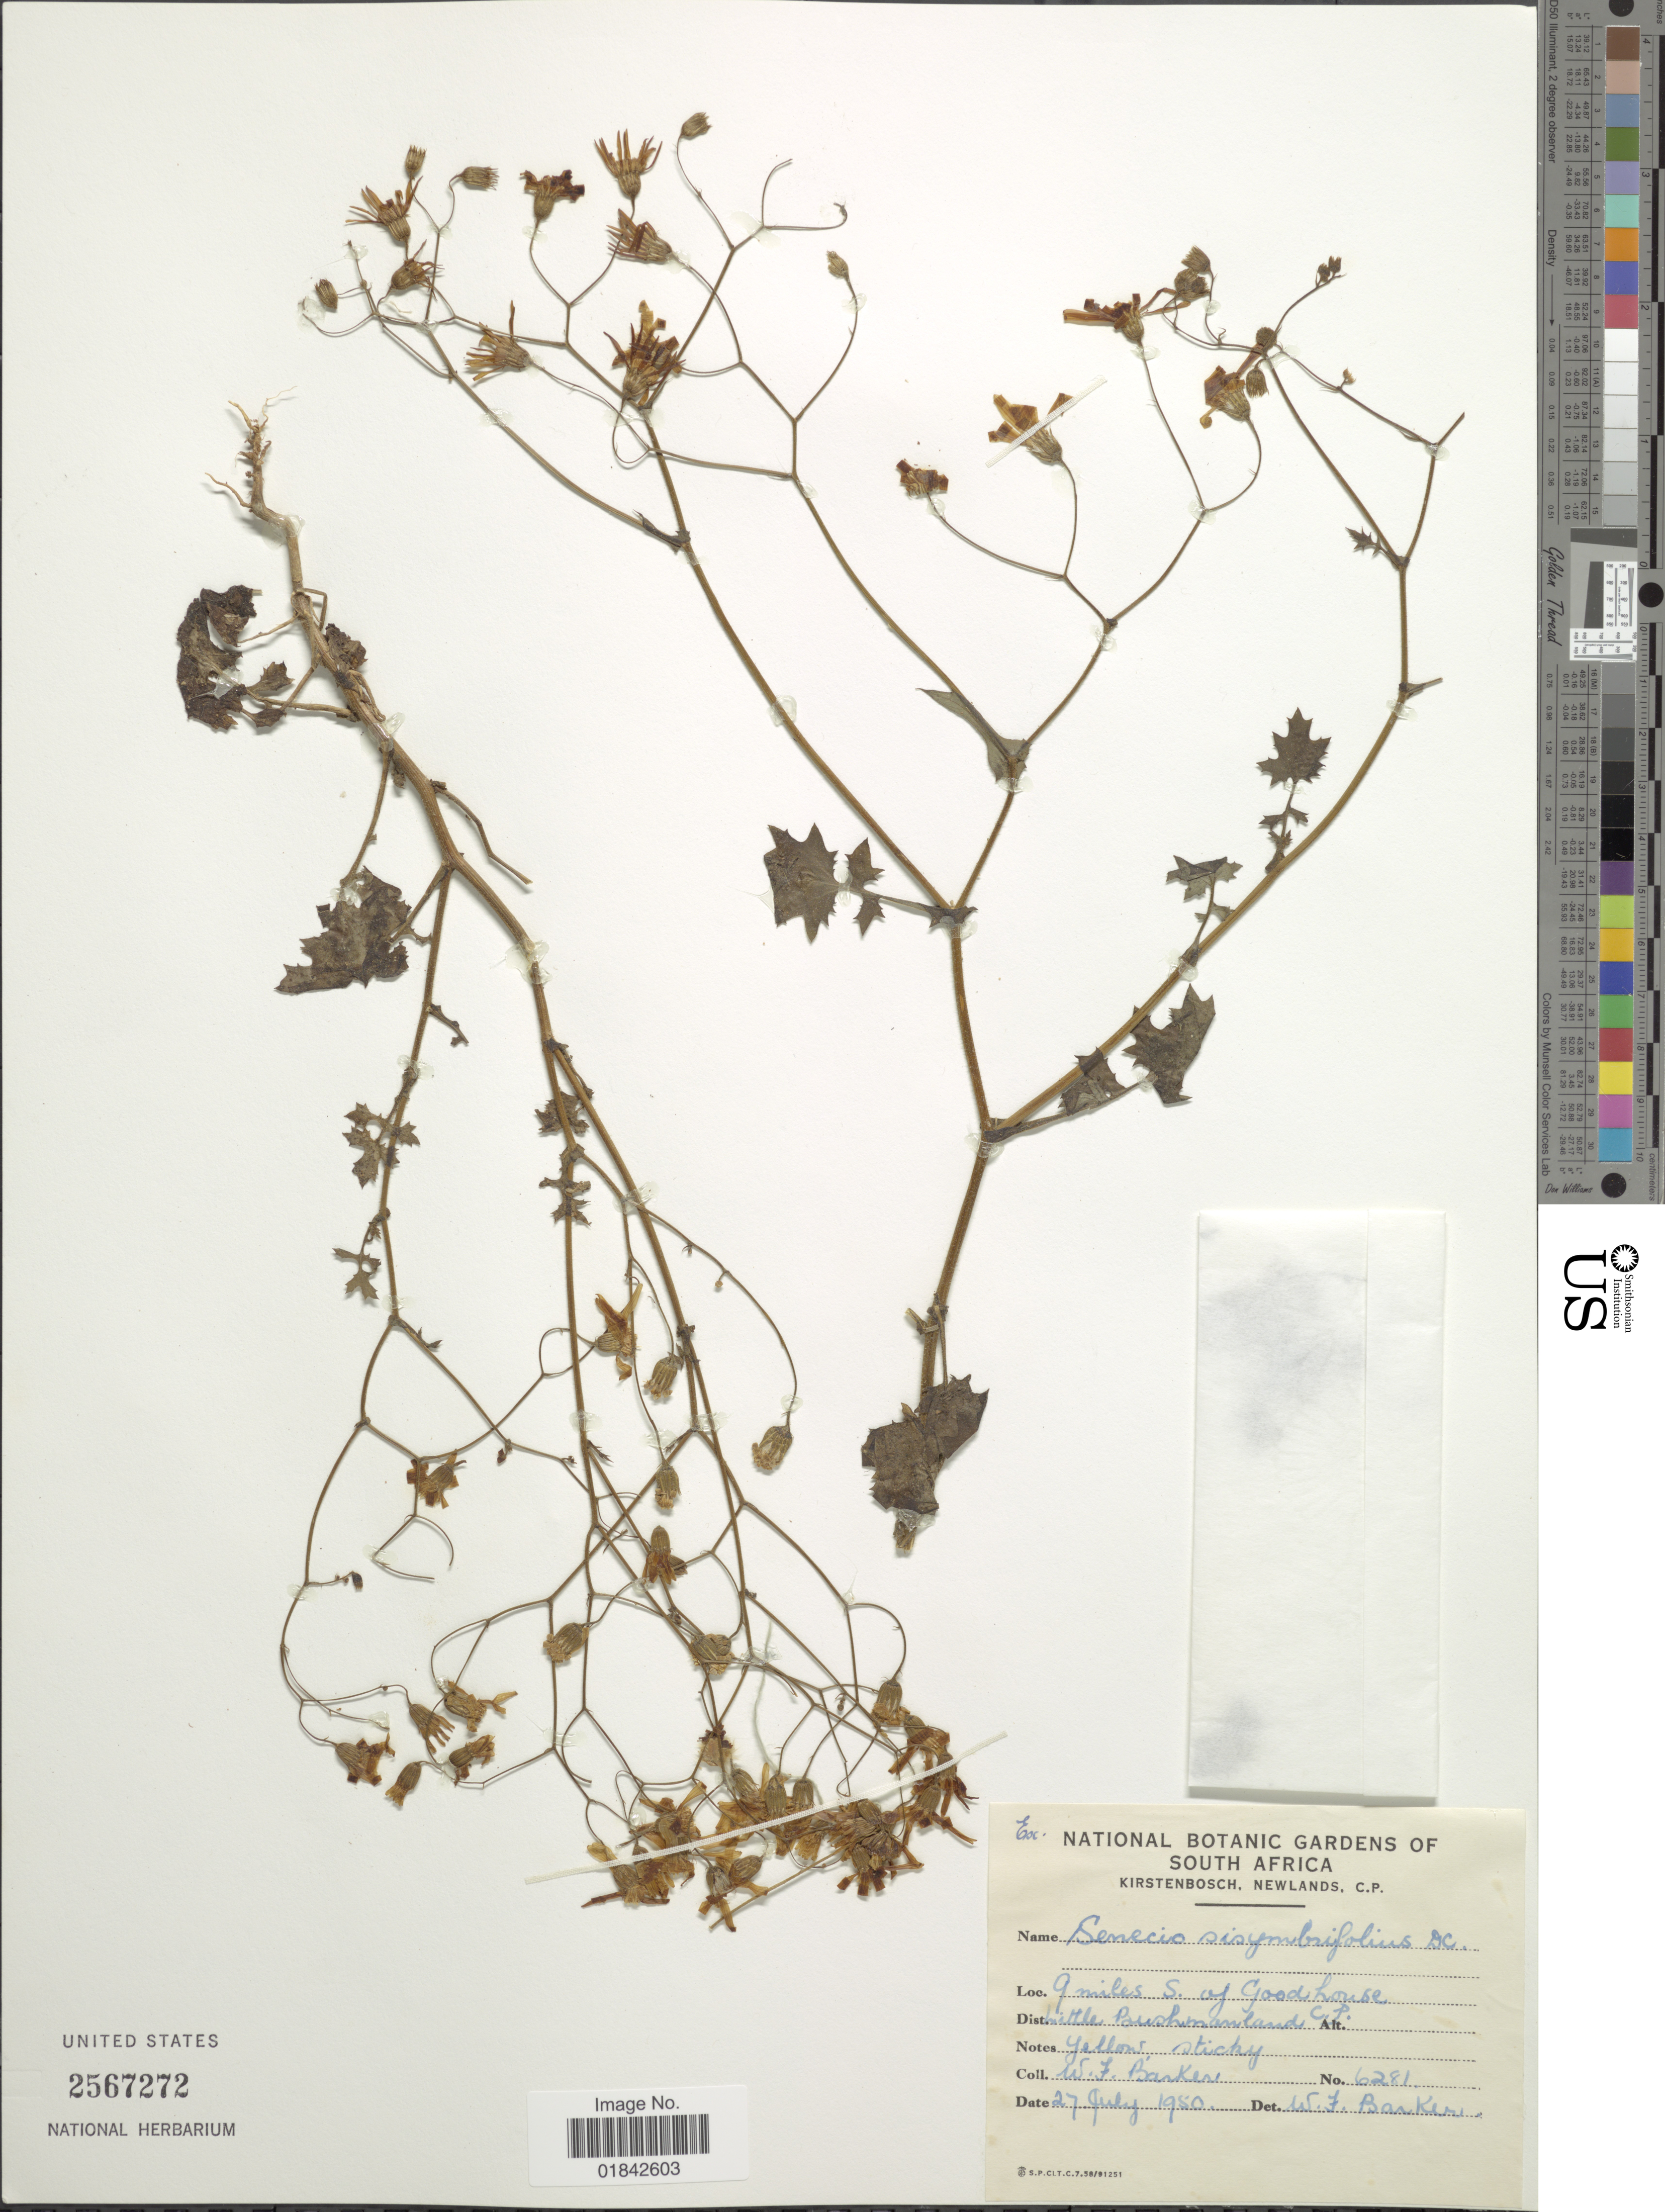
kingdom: Plantae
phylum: Tracheophyta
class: Magnoliopsida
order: Asterales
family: Asteraceae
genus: Senecio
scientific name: Senecio sisymbrifolius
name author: DC.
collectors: W. F. Barker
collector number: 6281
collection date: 1950-07-27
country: South Africa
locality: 9 miles S. of Goodhouse, Little Bushmanland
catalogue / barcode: US 2567272